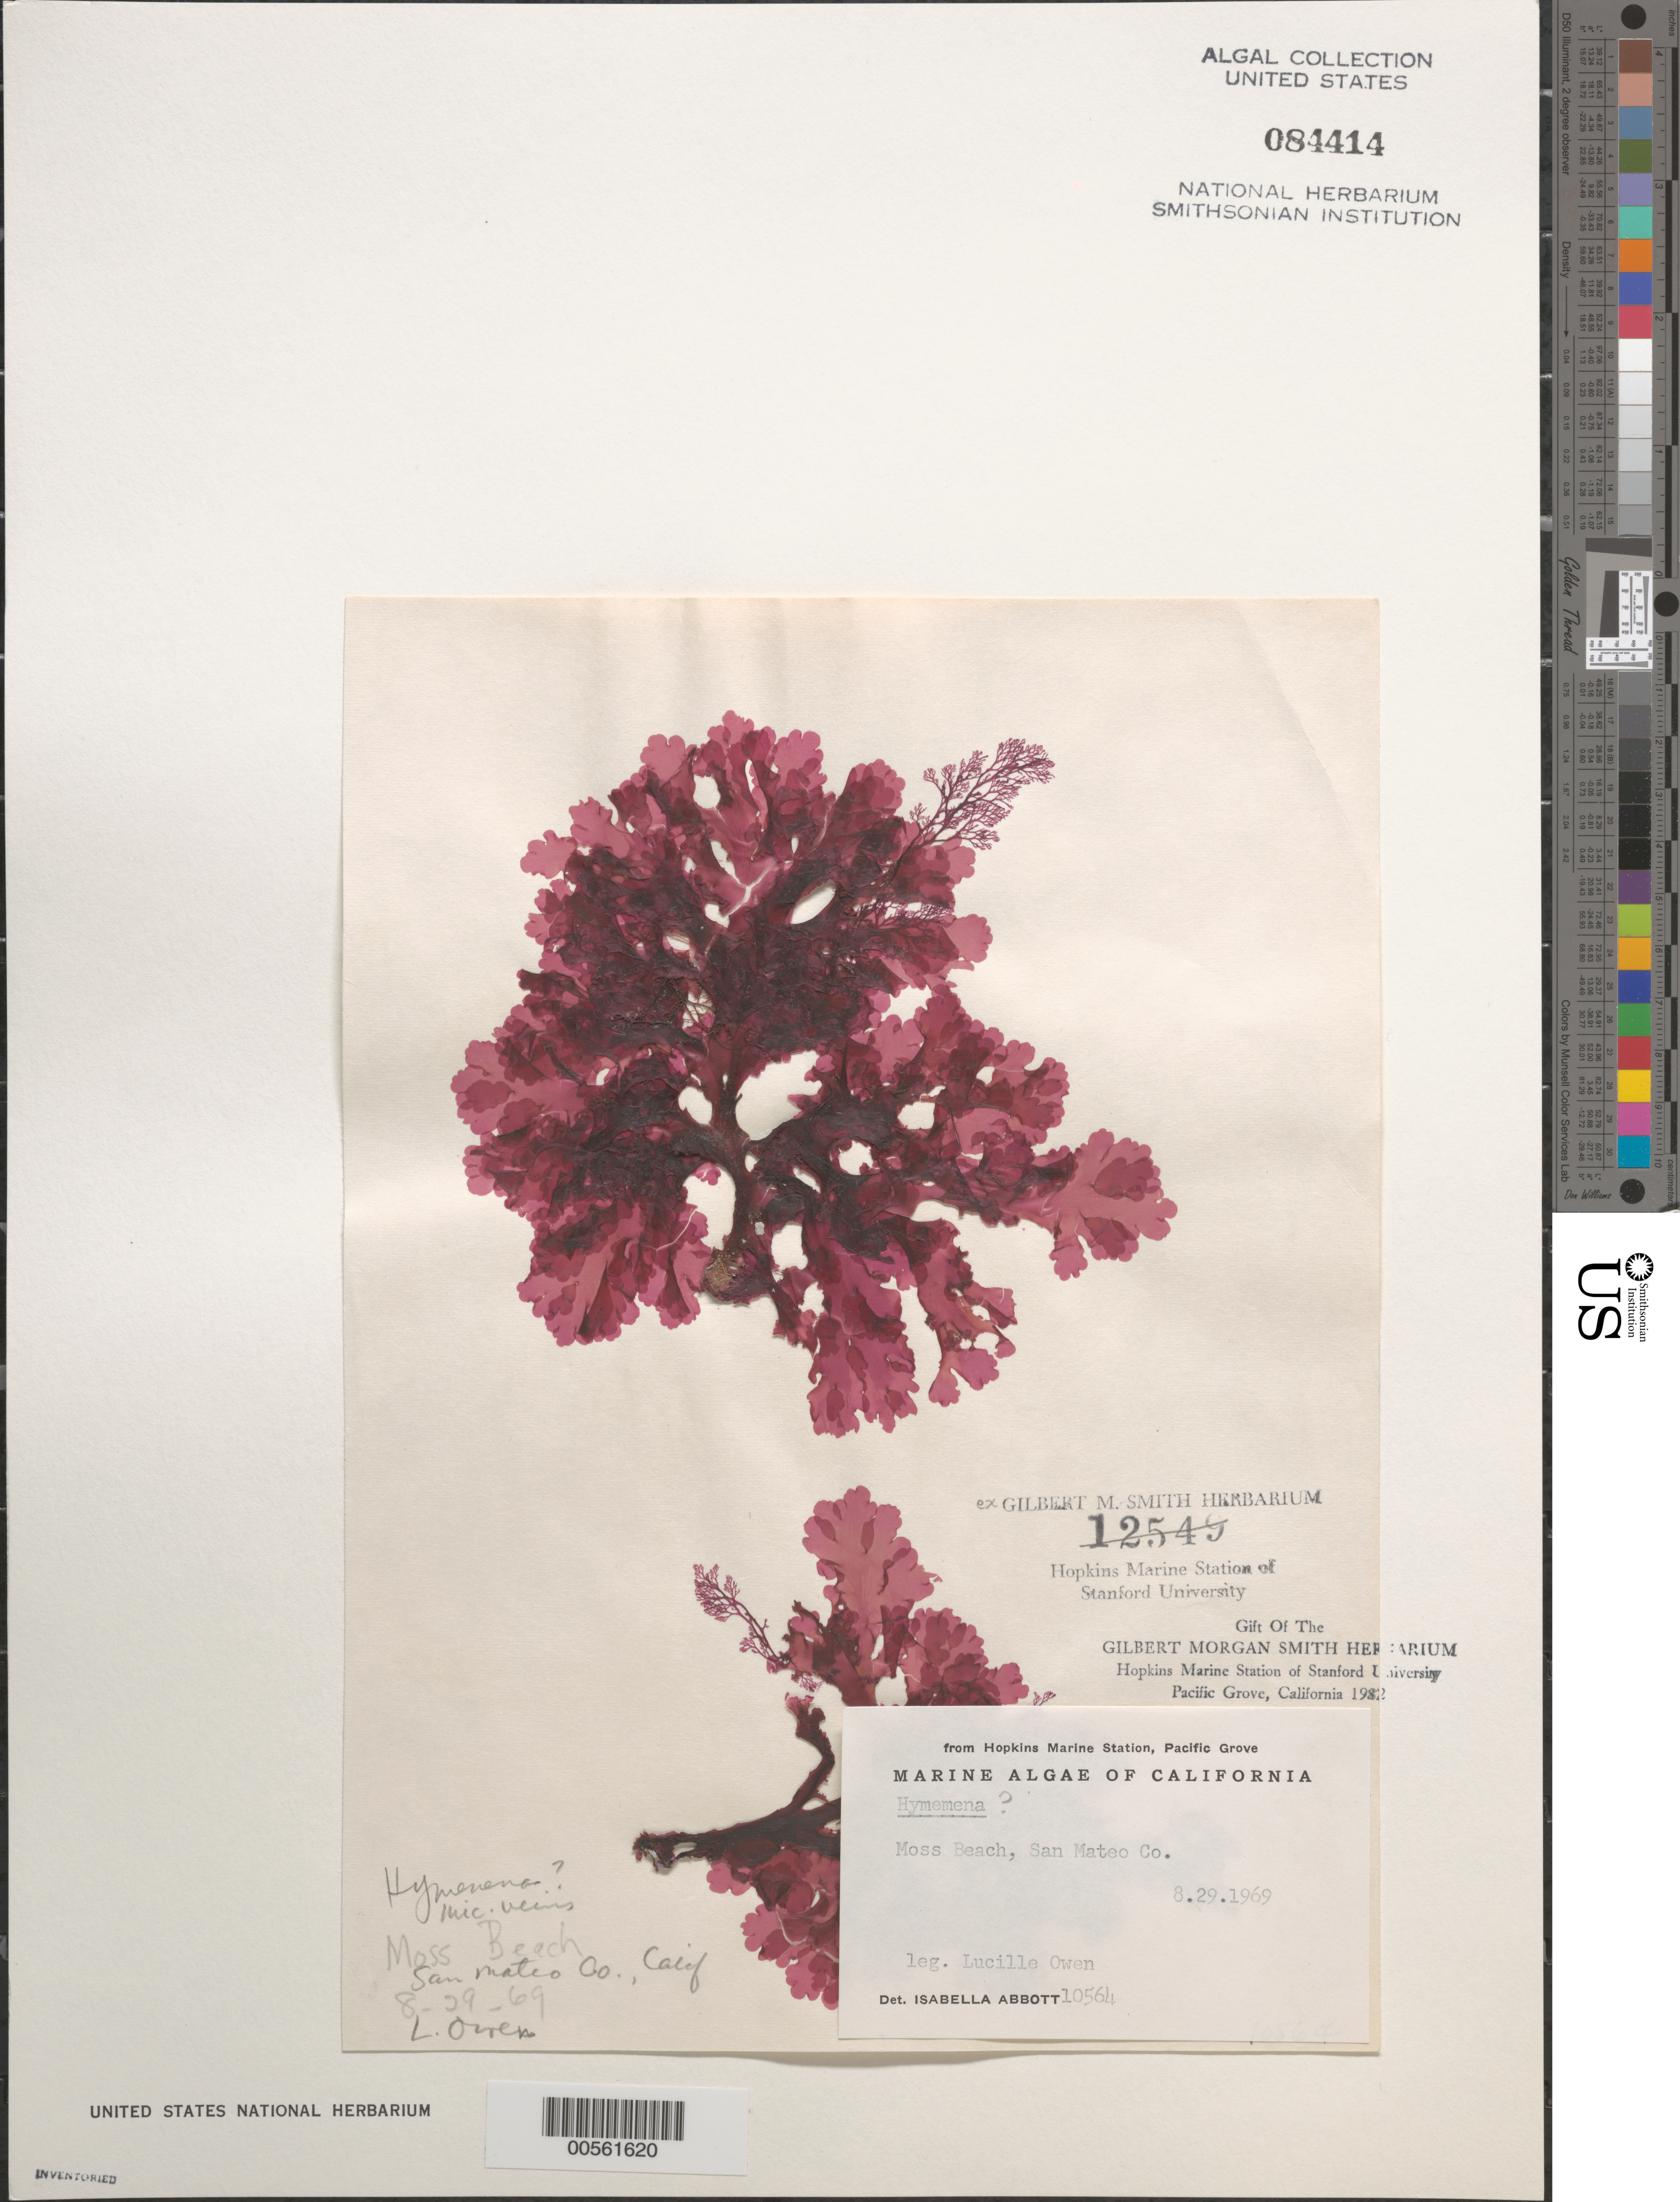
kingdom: Plantae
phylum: Rhodophyta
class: Florideophyceae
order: Ceramiales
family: Delesseriaceae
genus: Hymenena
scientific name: Hymenena sp.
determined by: Abbott, Isabella A.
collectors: L. Owen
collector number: IAA 10564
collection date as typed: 29 Aug 1969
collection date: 1969-08-29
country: United States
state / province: California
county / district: San Mateo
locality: Moss Beach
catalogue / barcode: US 84414